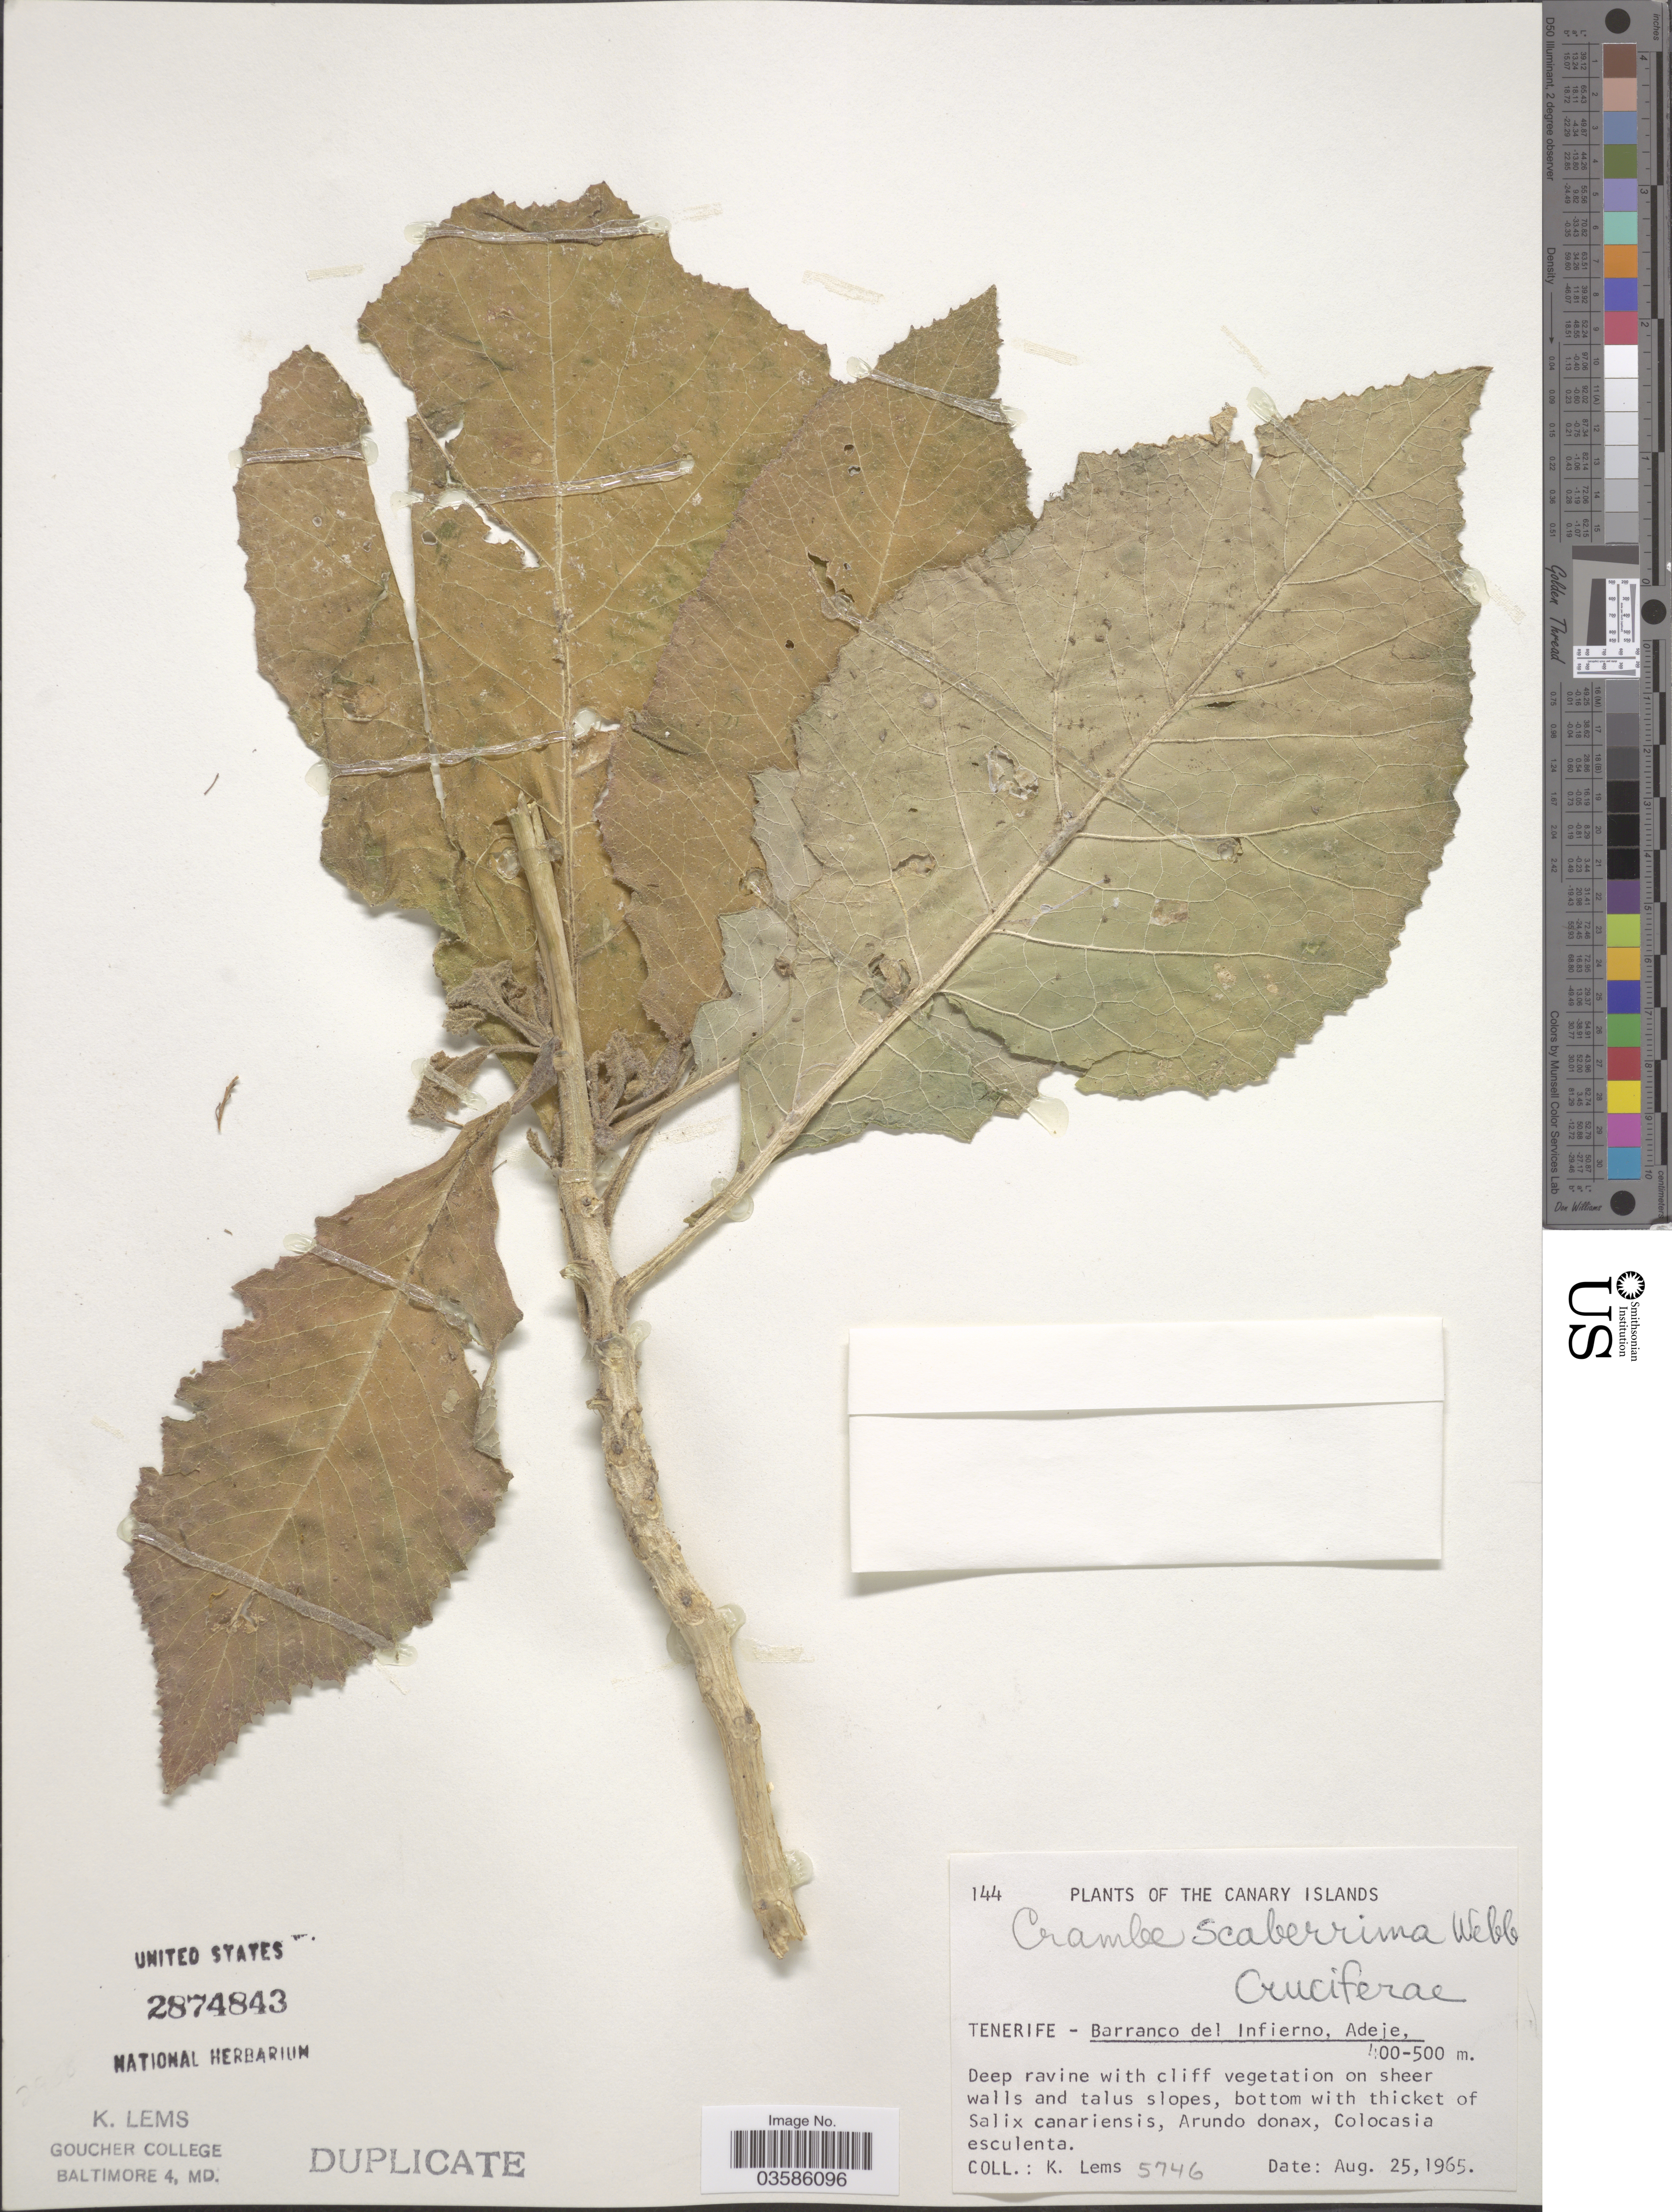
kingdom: Plantae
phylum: Tracheophyta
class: Magnoliopsida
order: Brassicales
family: Brassicaceae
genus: Crambe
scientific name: Crambe scaberrima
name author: Webb ex Bramwell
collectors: K. Lems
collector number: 5746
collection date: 1965-08-25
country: Spain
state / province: Canarias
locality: The Canary Islands. Tenerife - Barranco del Infierno, Adeje.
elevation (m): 400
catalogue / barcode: US 2874843